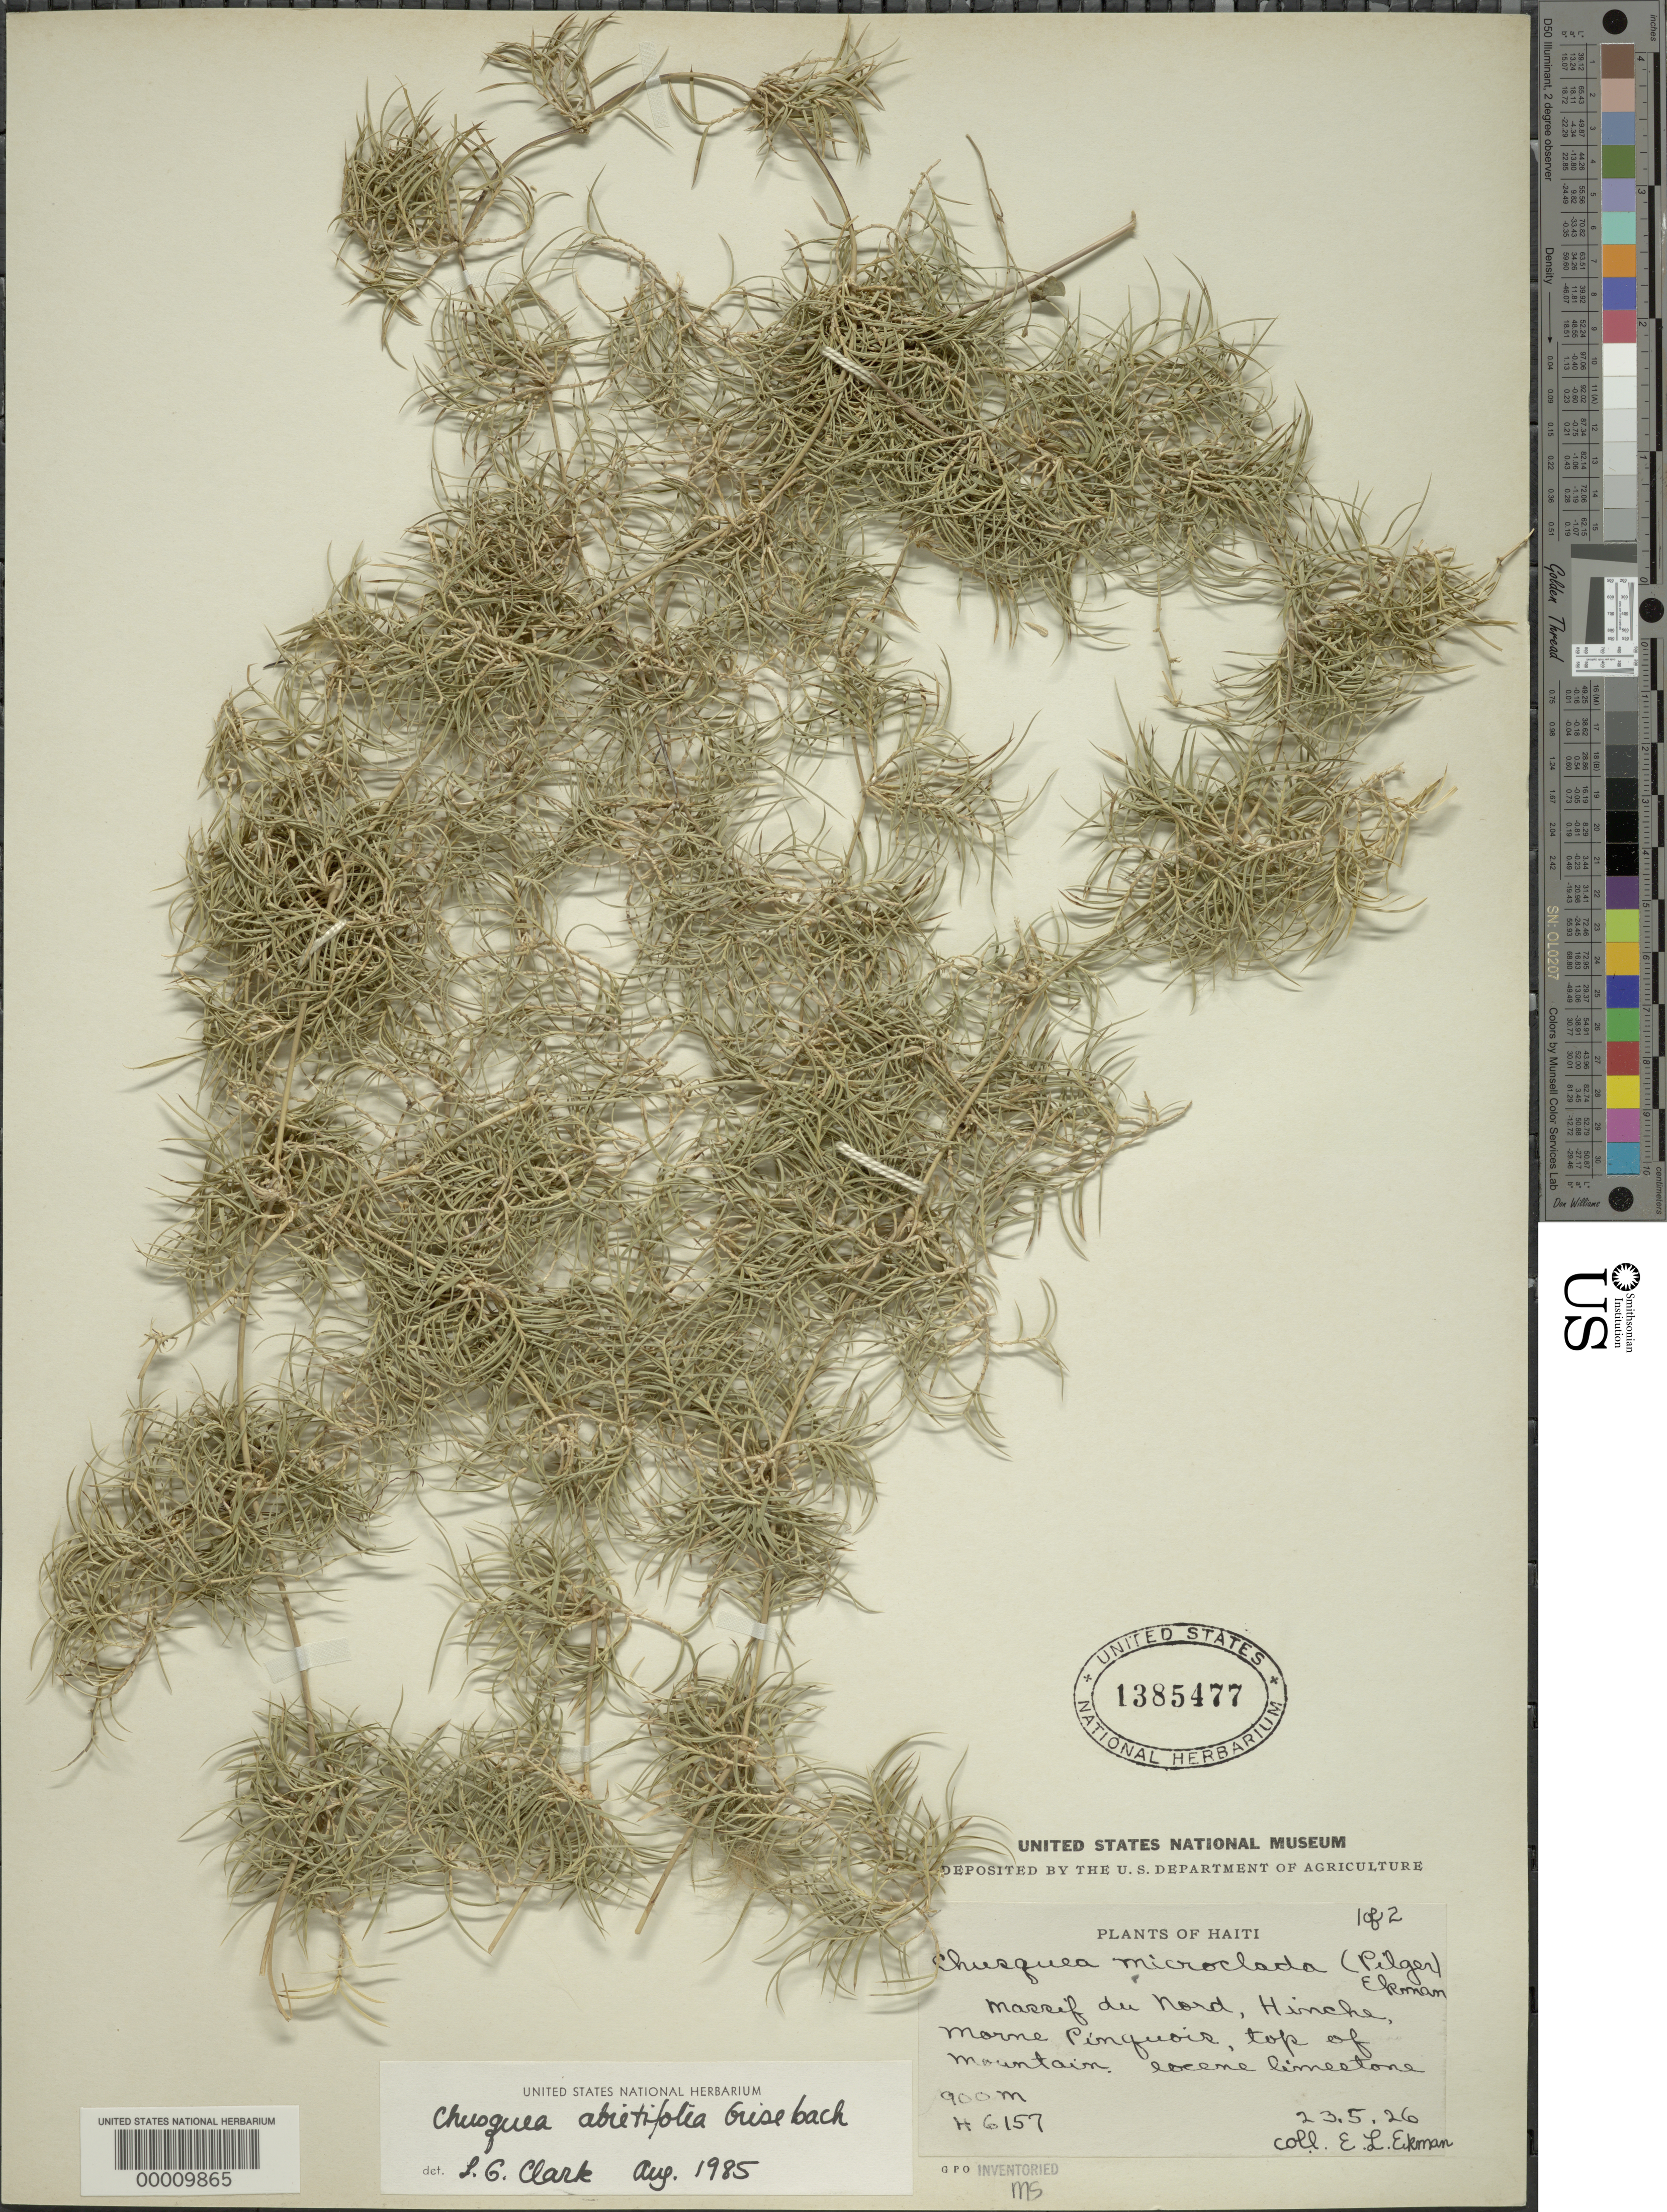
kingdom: Plantae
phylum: Tracheophyta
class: Liliopsida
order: Poales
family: Poaceae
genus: Chusquea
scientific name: Chusquea abietifolia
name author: Griseb.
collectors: E. L. Ekman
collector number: H.6157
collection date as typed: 23 May 1926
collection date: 1926-05-23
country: Haiti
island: Hispaniola Island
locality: Massif du nord, hinche, morne pinquois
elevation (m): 900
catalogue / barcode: US 1385477